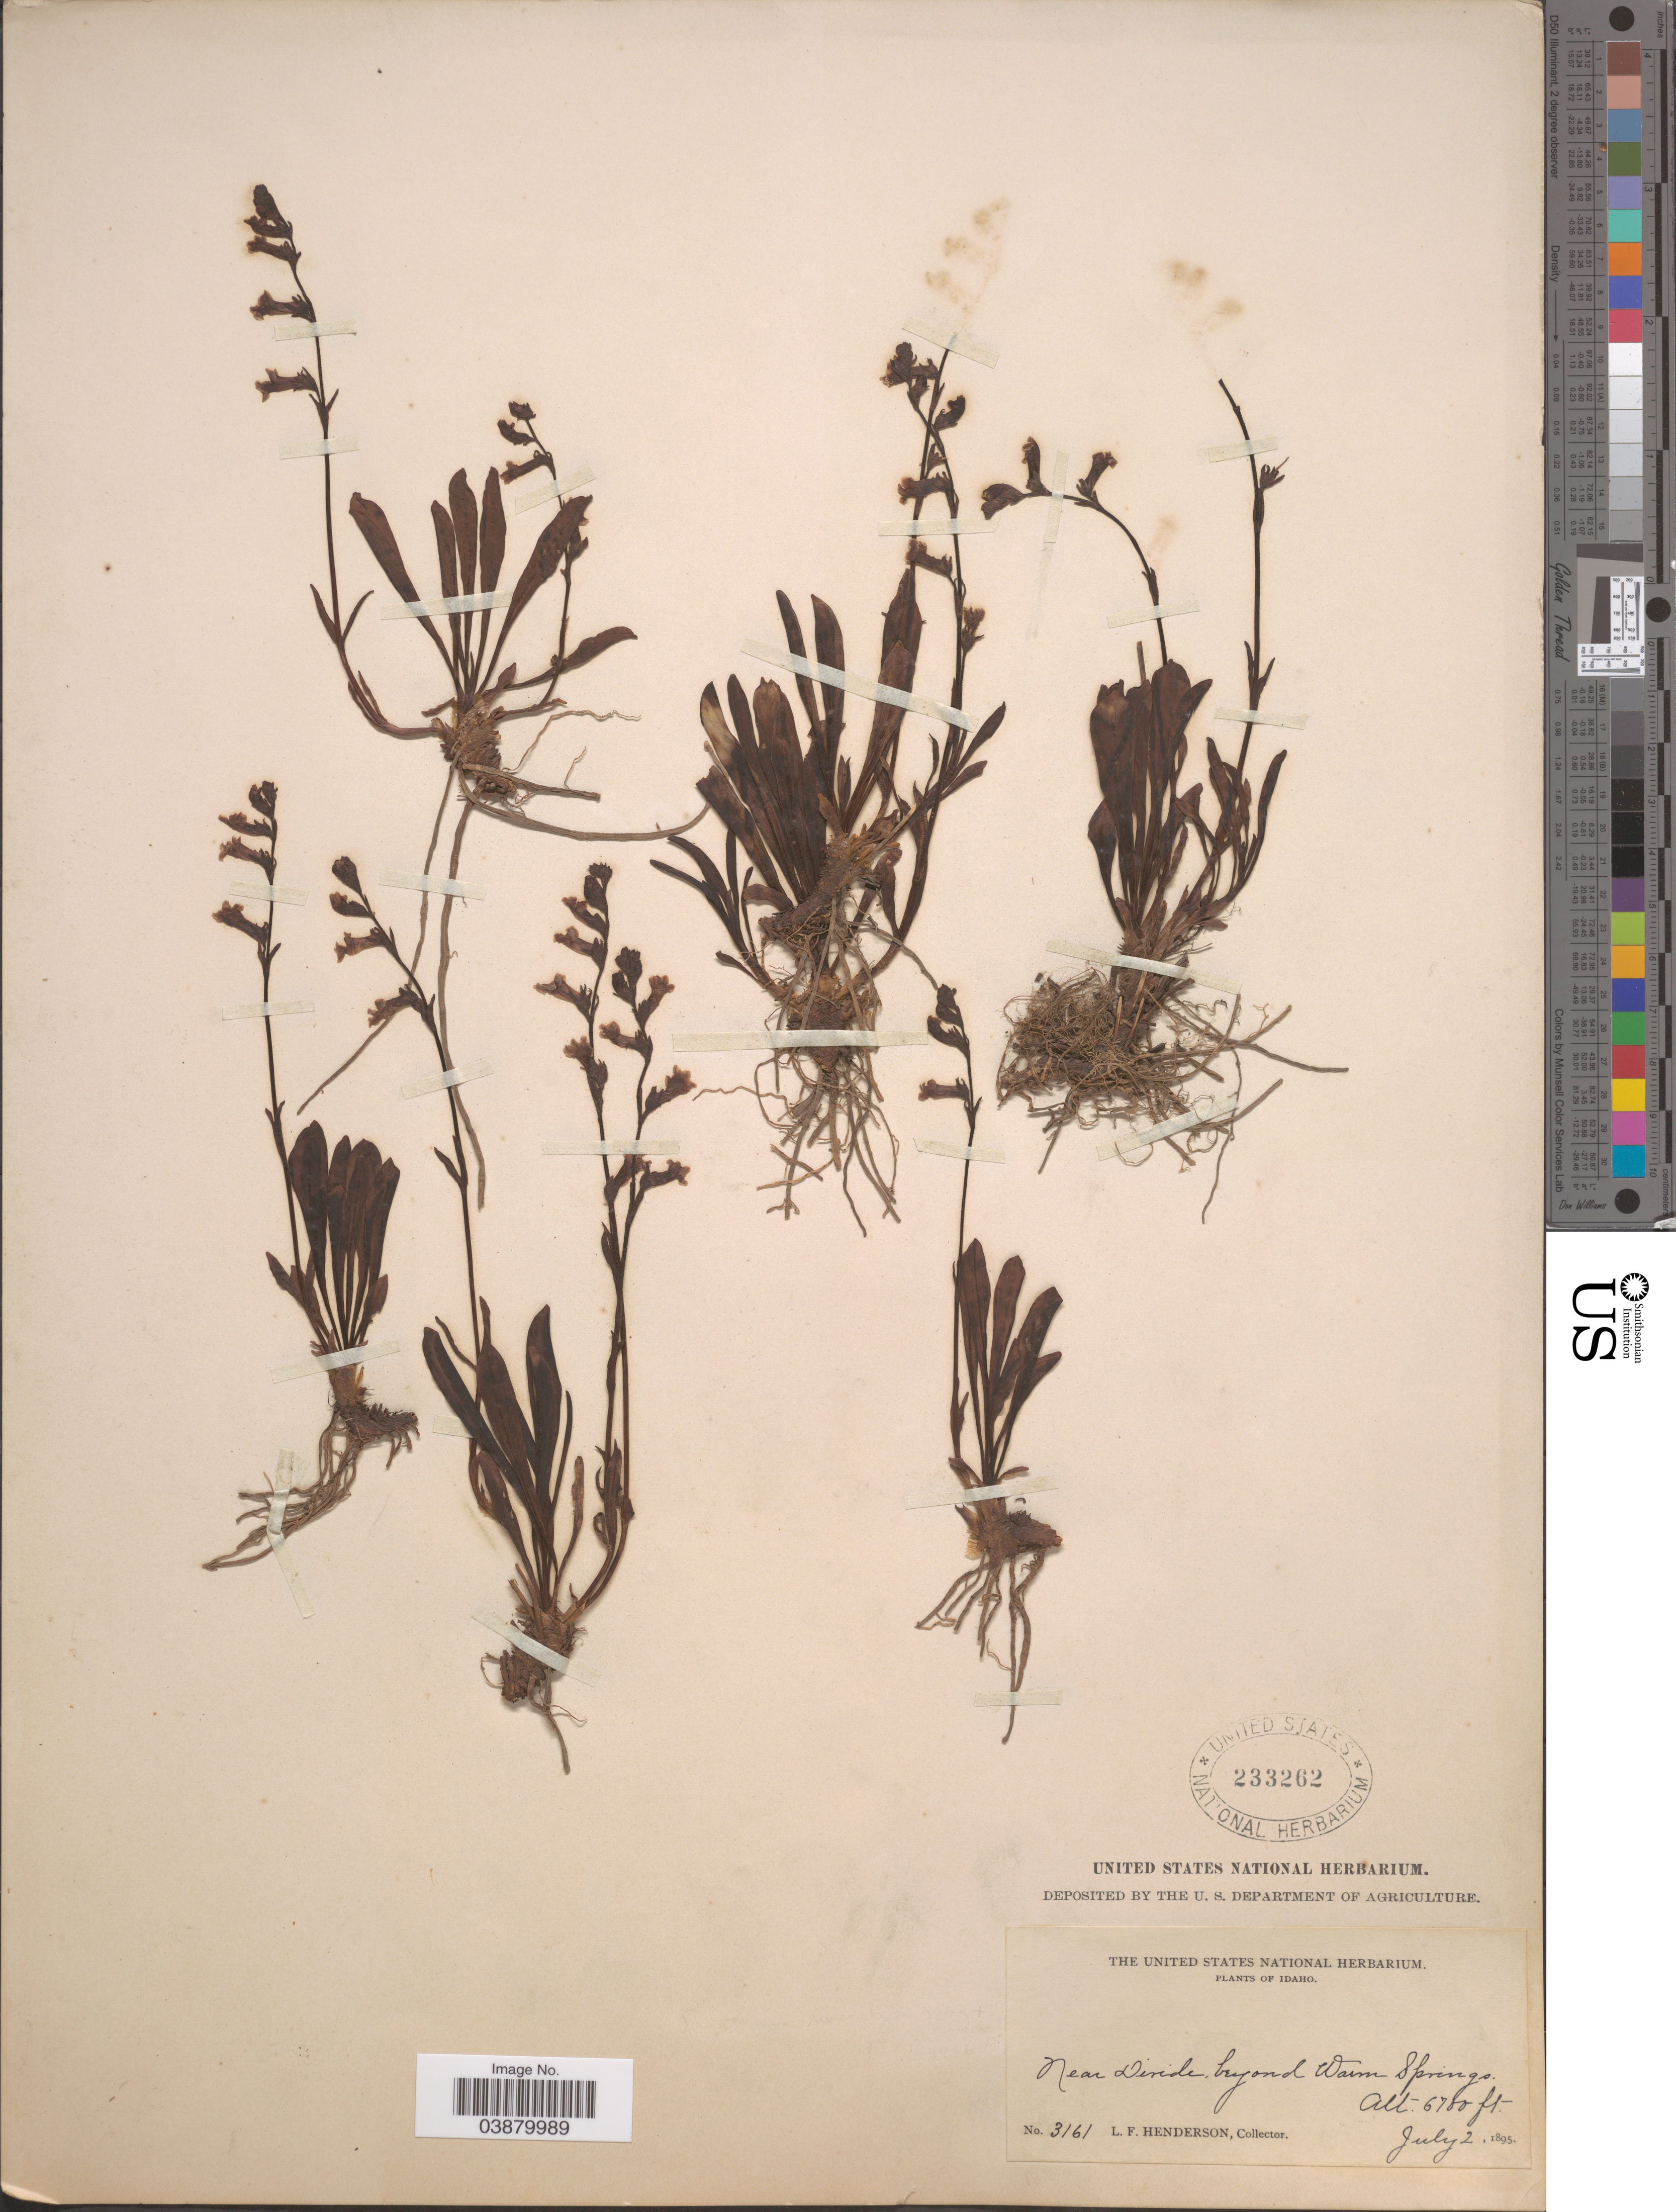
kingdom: Plantae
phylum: Tracheophyta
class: Magnoliopsida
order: Lamiales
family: Plantaginaceae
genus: Chionophila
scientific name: Chionophila tweedyi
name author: (Canby & Rose) Hend.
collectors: L. Henderson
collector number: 3161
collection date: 1895-07-02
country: United States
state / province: Idaho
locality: Near Divide, beyond Warm Springs.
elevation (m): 2042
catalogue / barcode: US 233262